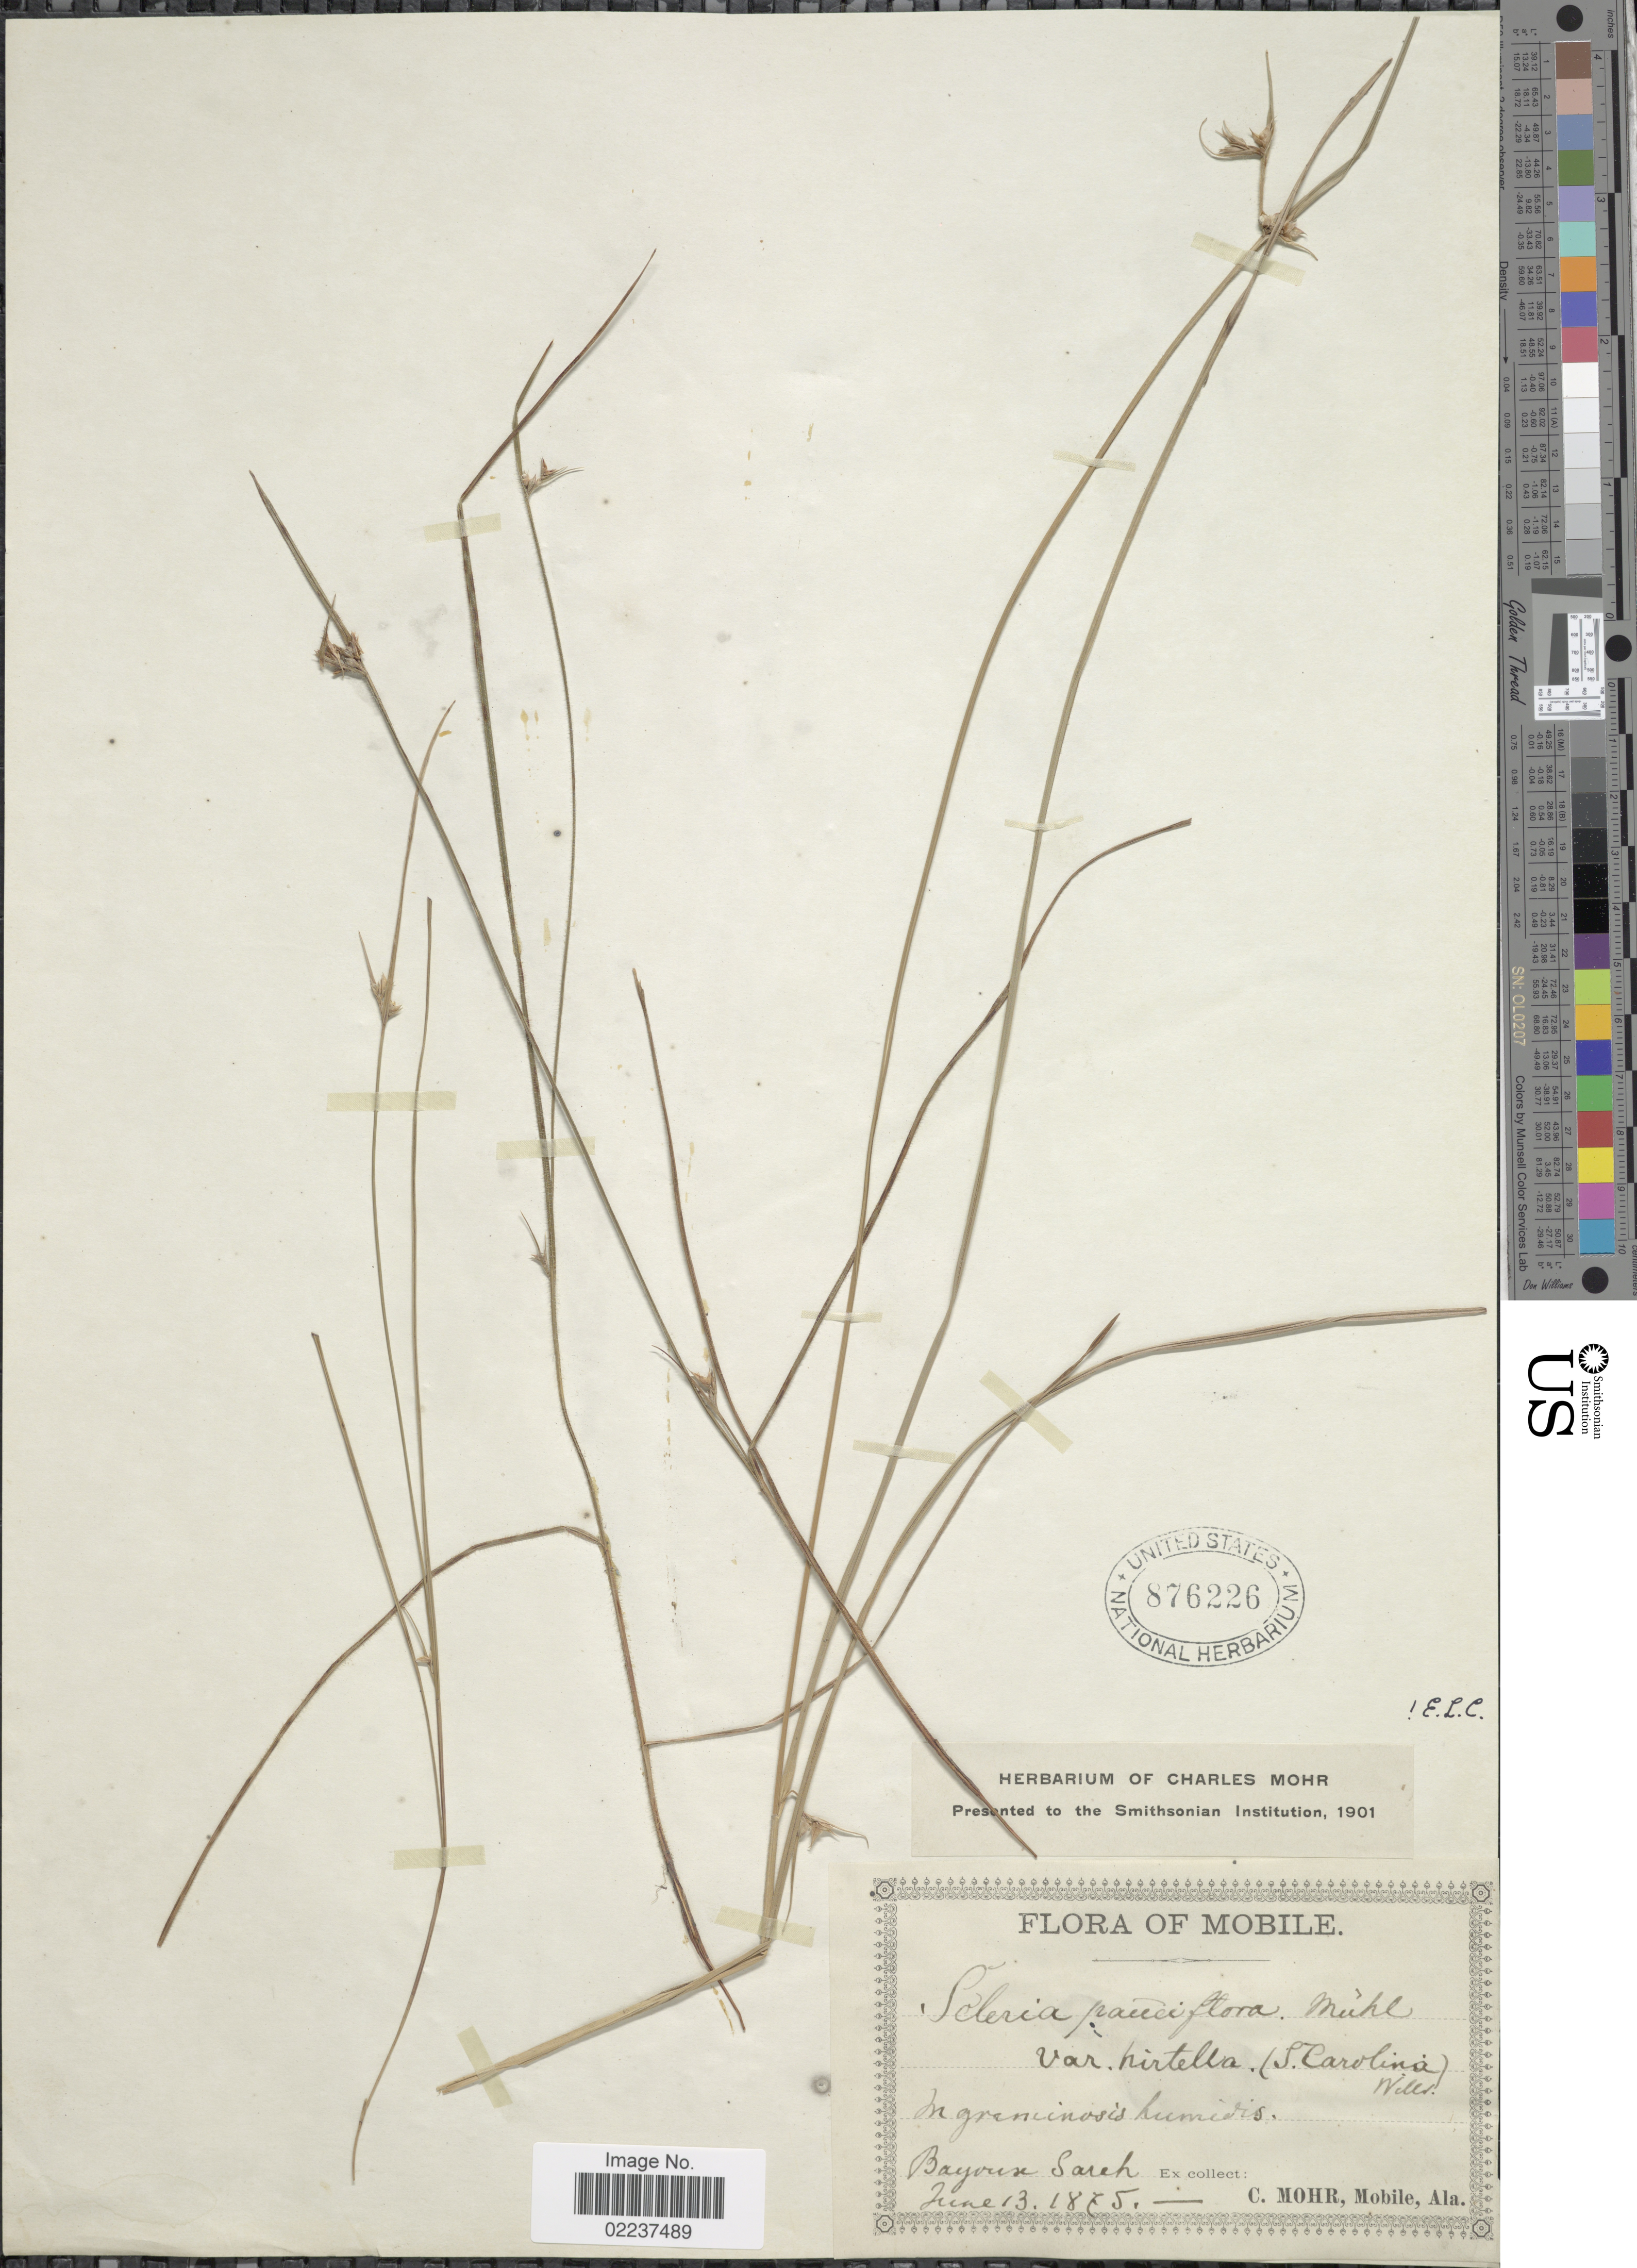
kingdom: Plantae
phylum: Tracheophyta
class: Liliopsida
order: Poales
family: Cyperaceae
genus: Scleria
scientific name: Scleria pauciflora var. caroliniana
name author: (Willd.) Alph. Wood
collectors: ex herb. C.T. Mohr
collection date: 1875-06-13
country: United States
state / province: Alabama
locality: Mobile, Bayoux Sareh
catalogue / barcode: US 876226